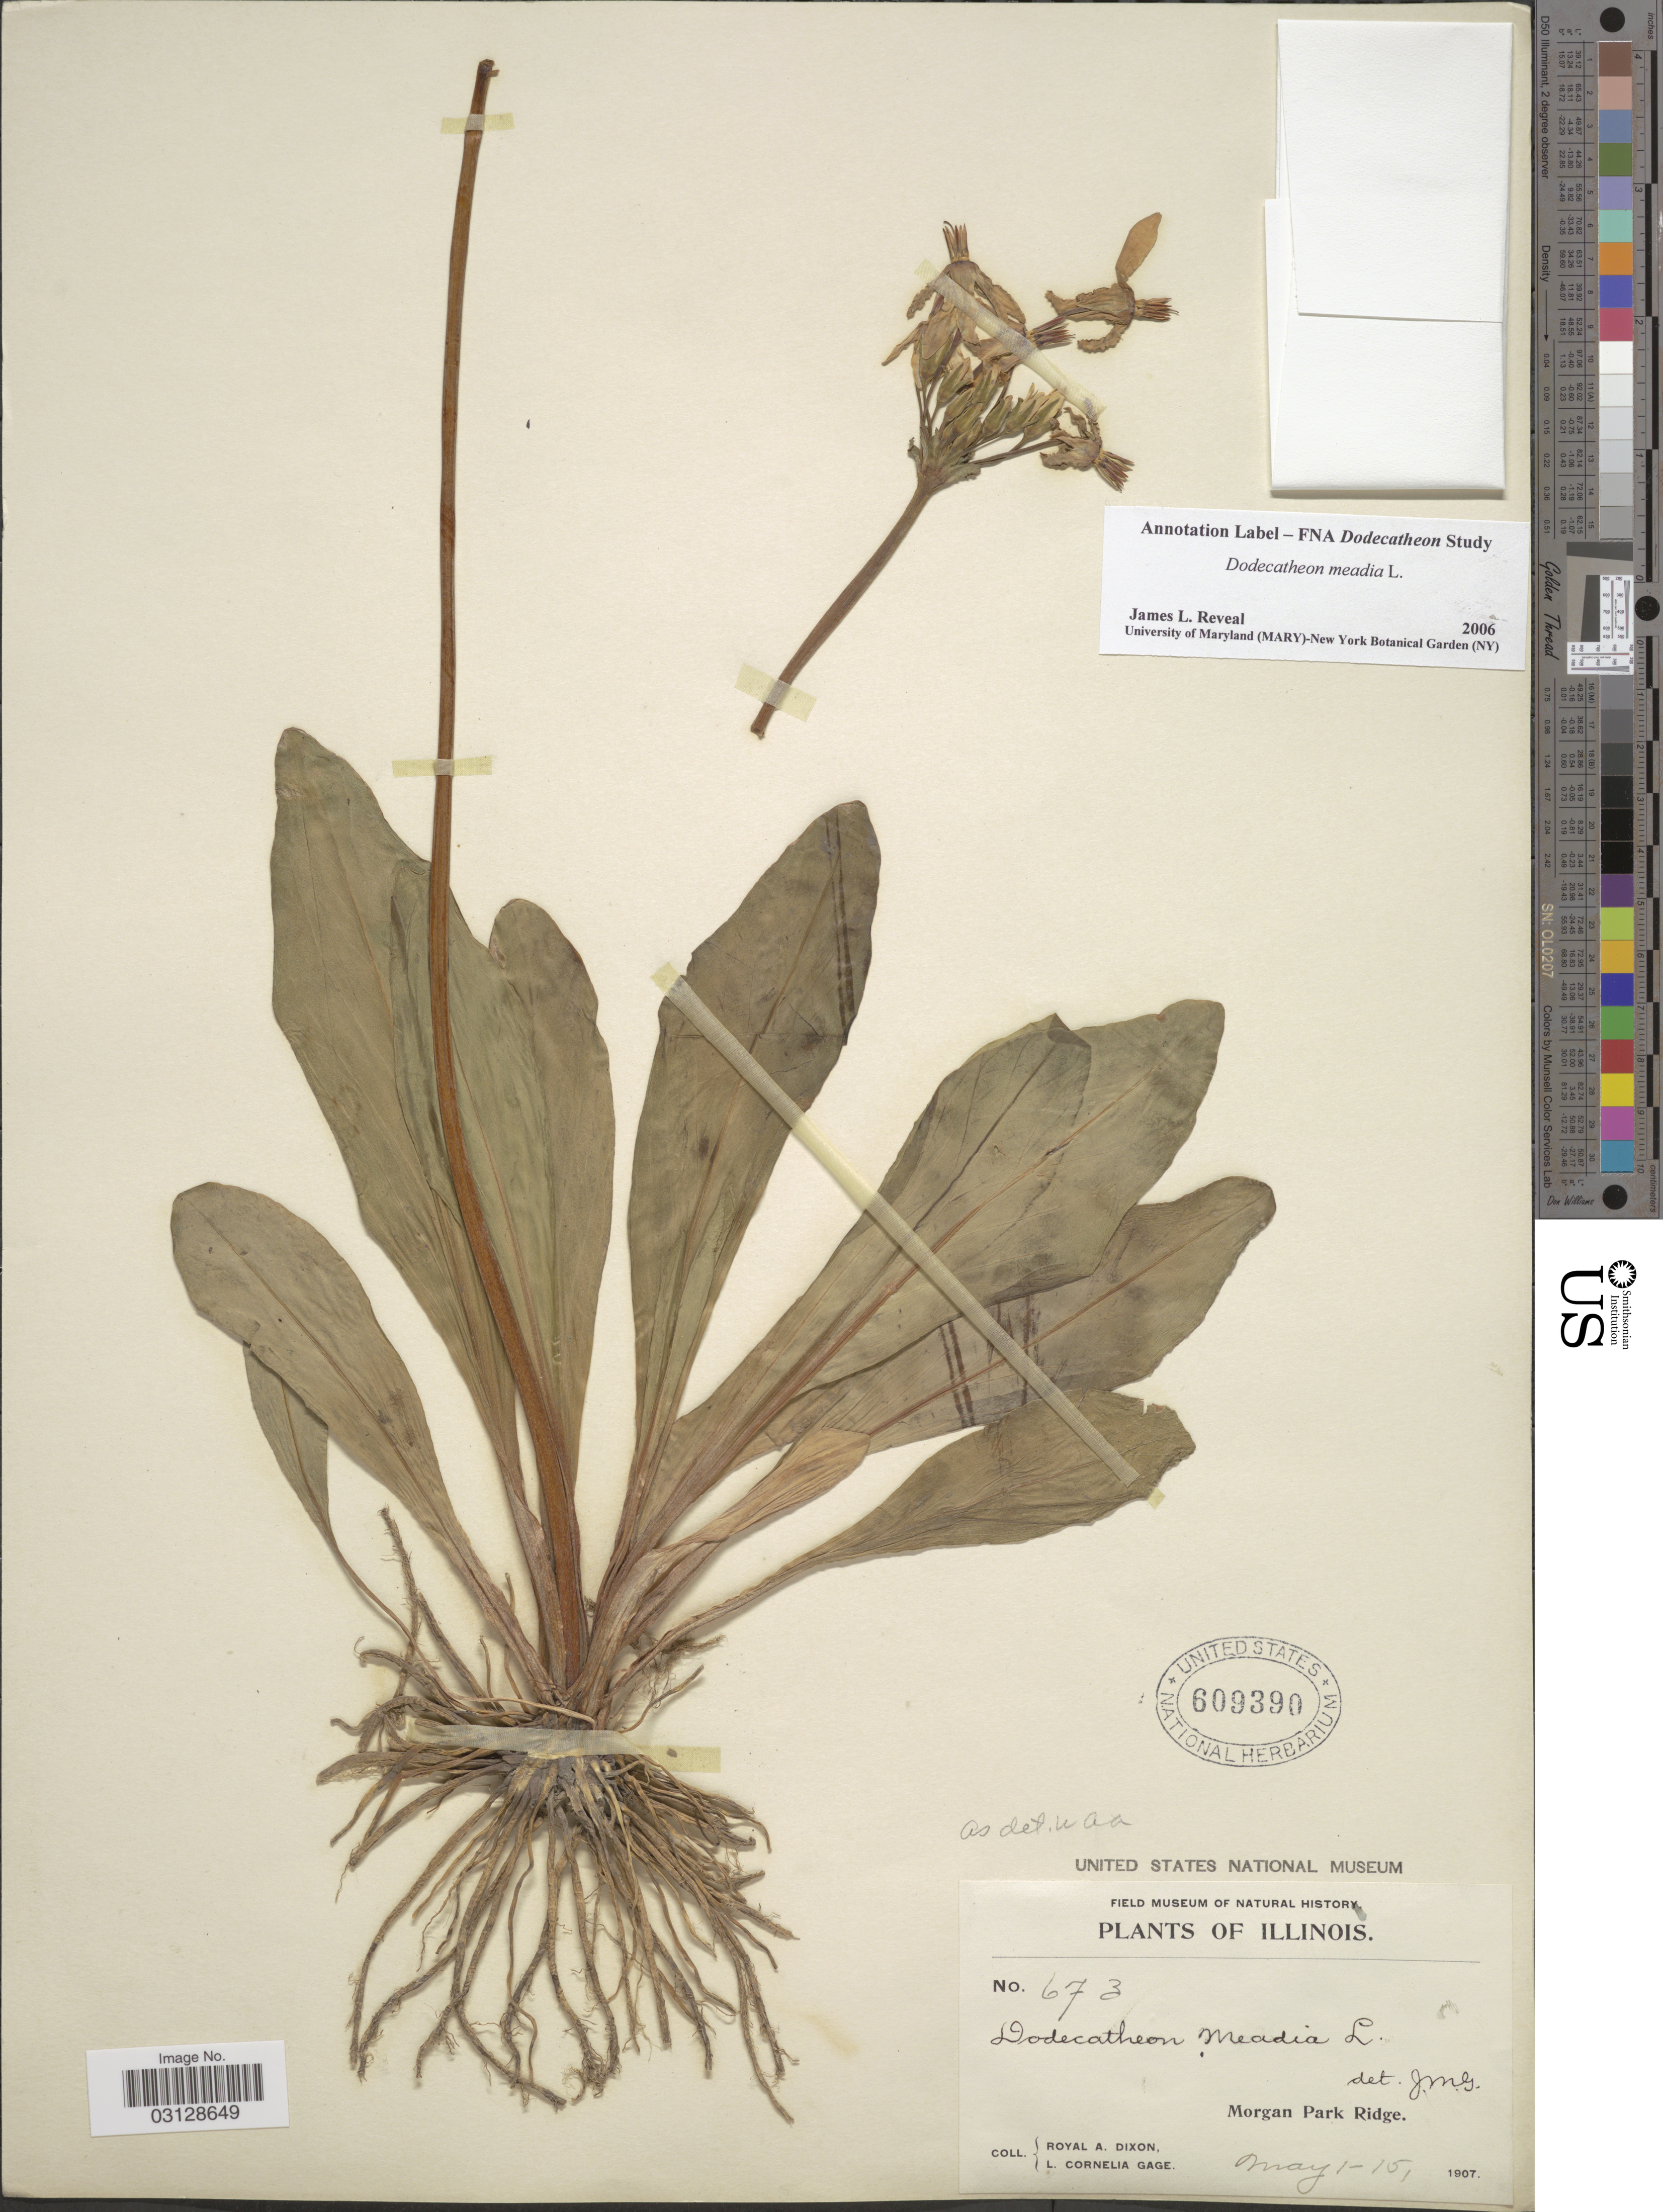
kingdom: Plantae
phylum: Tracheophyta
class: Magnoliopsida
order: Ericales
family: Primulaceae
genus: Dodecatheon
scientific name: Dodecatheon meadia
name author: L.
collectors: R. A. Dixon & L. Gage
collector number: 673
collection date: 1907-05-01/1907-05-15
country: United States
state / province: Illinois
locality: Morgan Park Ridge.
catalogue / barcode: US 609390